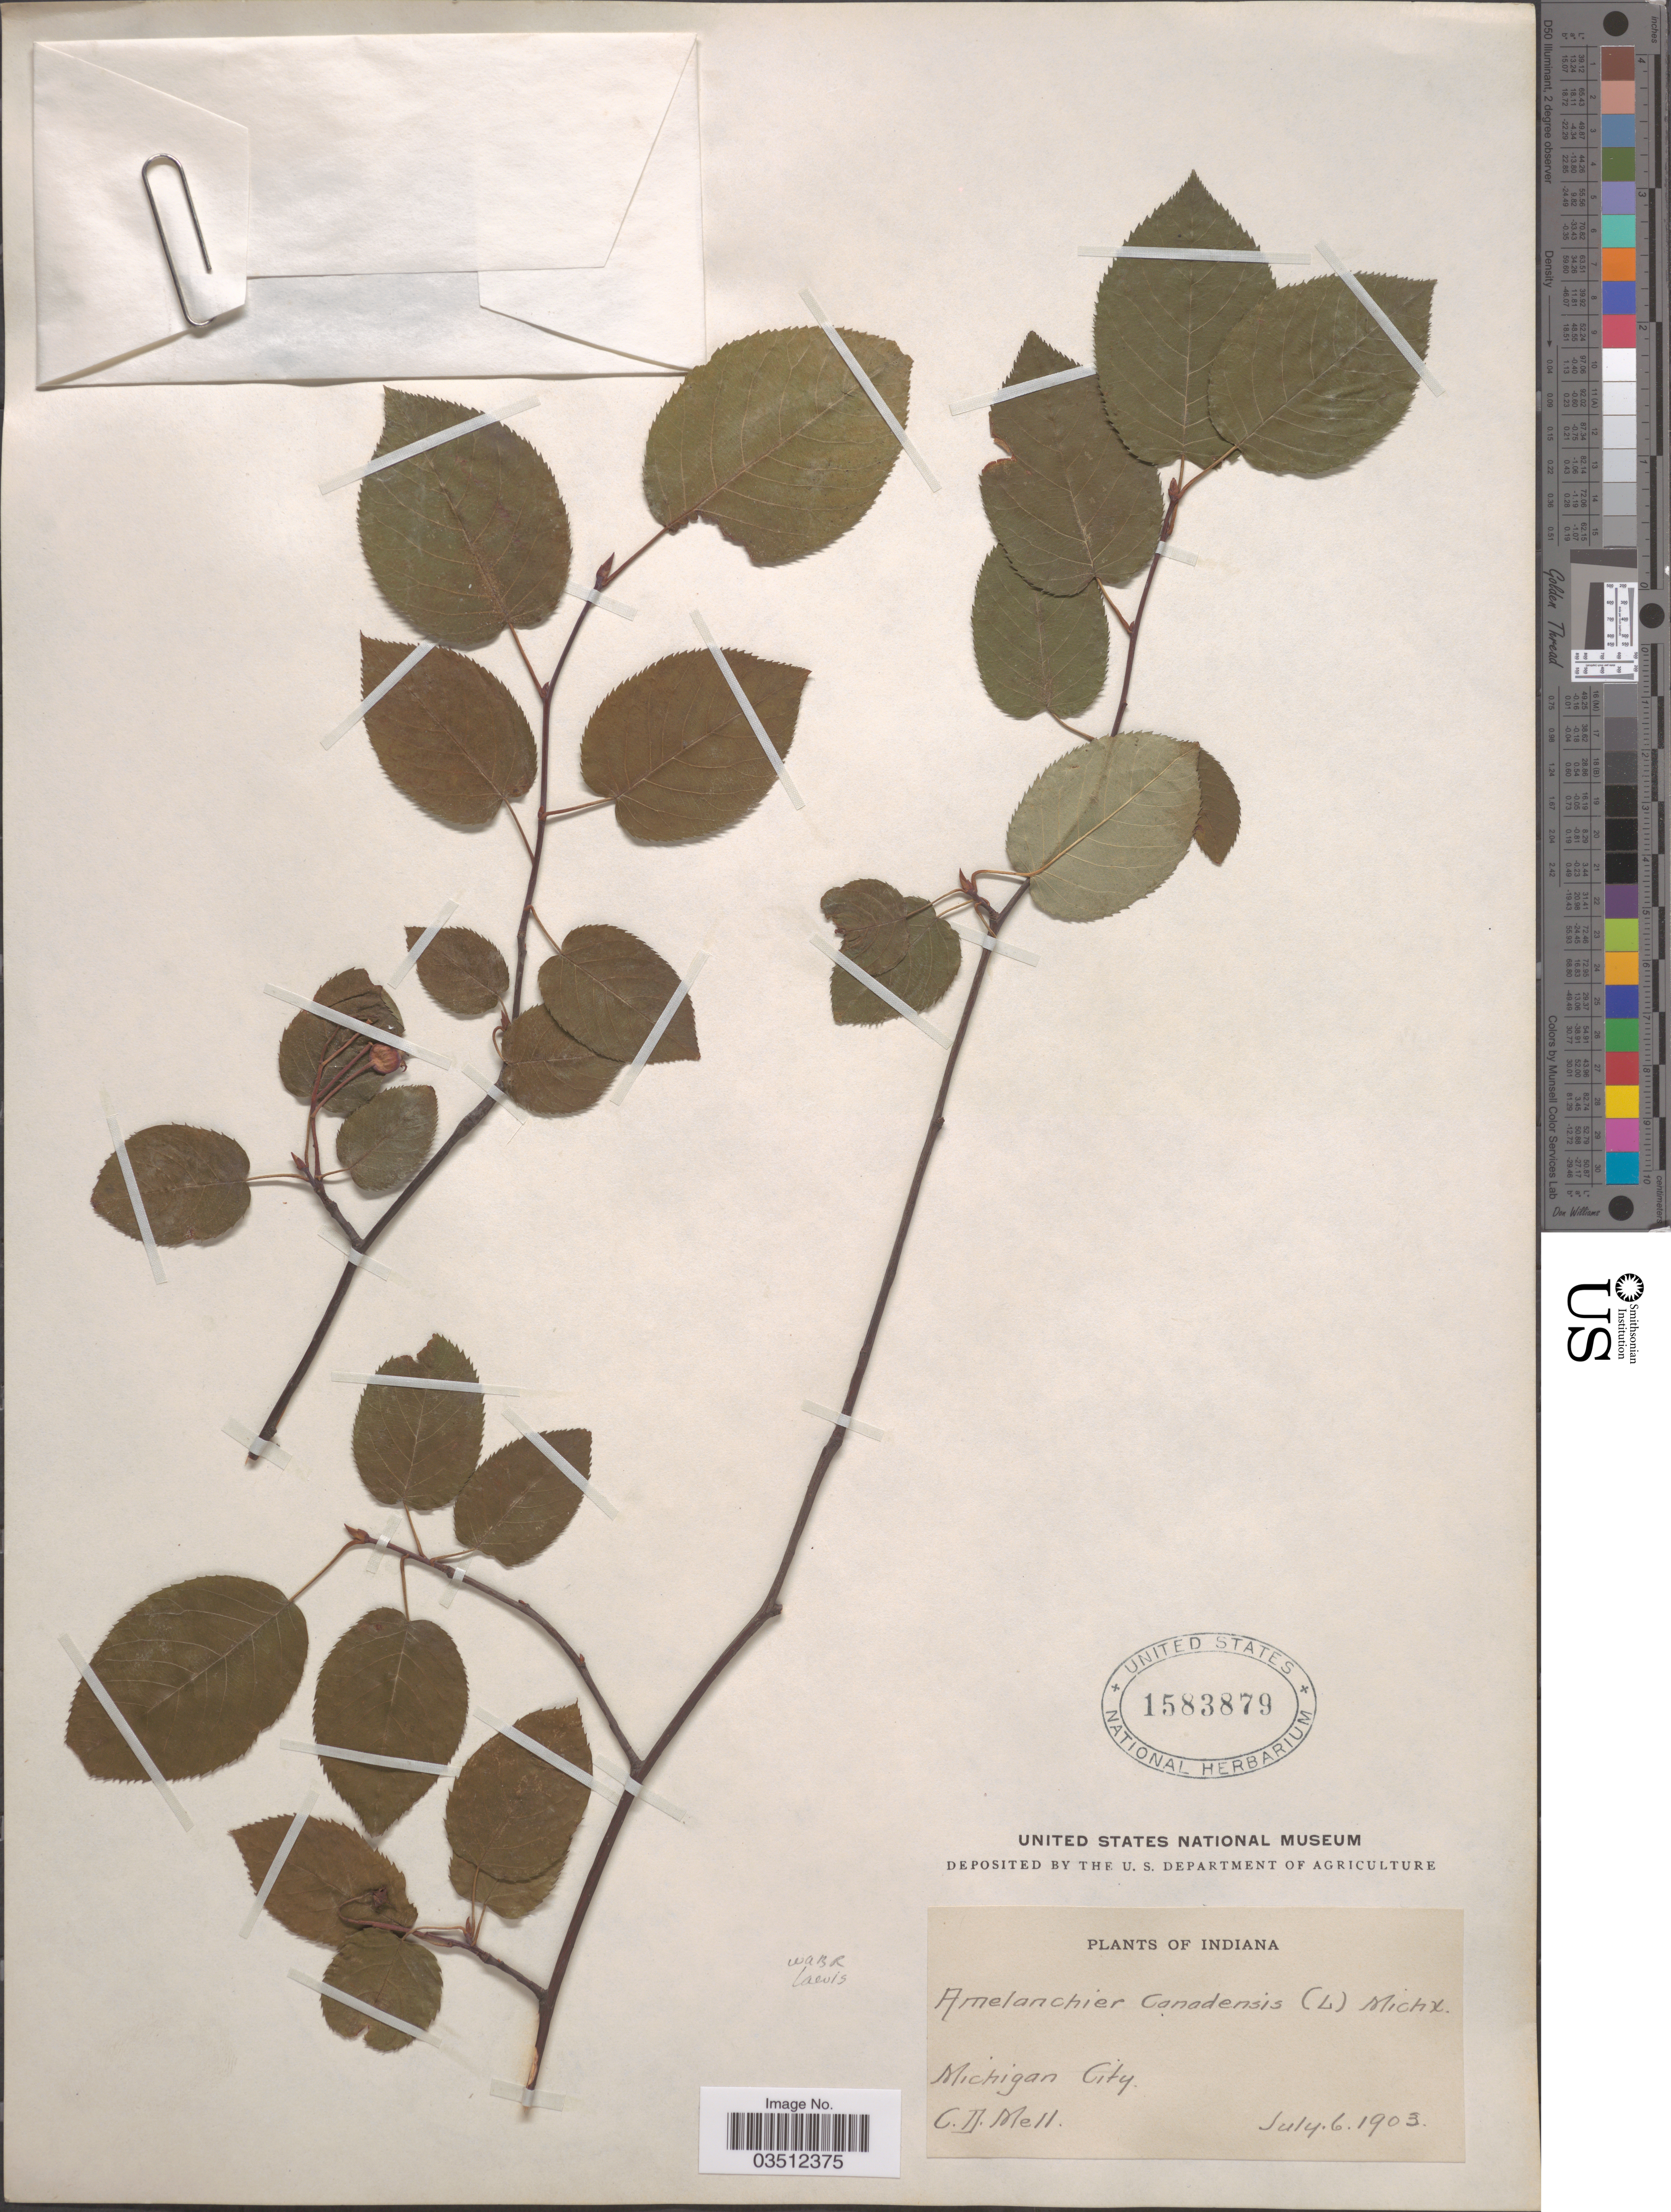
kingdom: Plantae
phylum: Tracheophyta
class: Magnoliopsida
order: Rosales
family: Rosaceae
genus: Amelanchier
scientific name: Amelanchier laevis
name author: Wiegand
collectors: C. D. Mell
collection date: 1903-07-06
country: United States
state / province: Indiana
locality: Michigan City.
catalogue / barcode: US 1583879